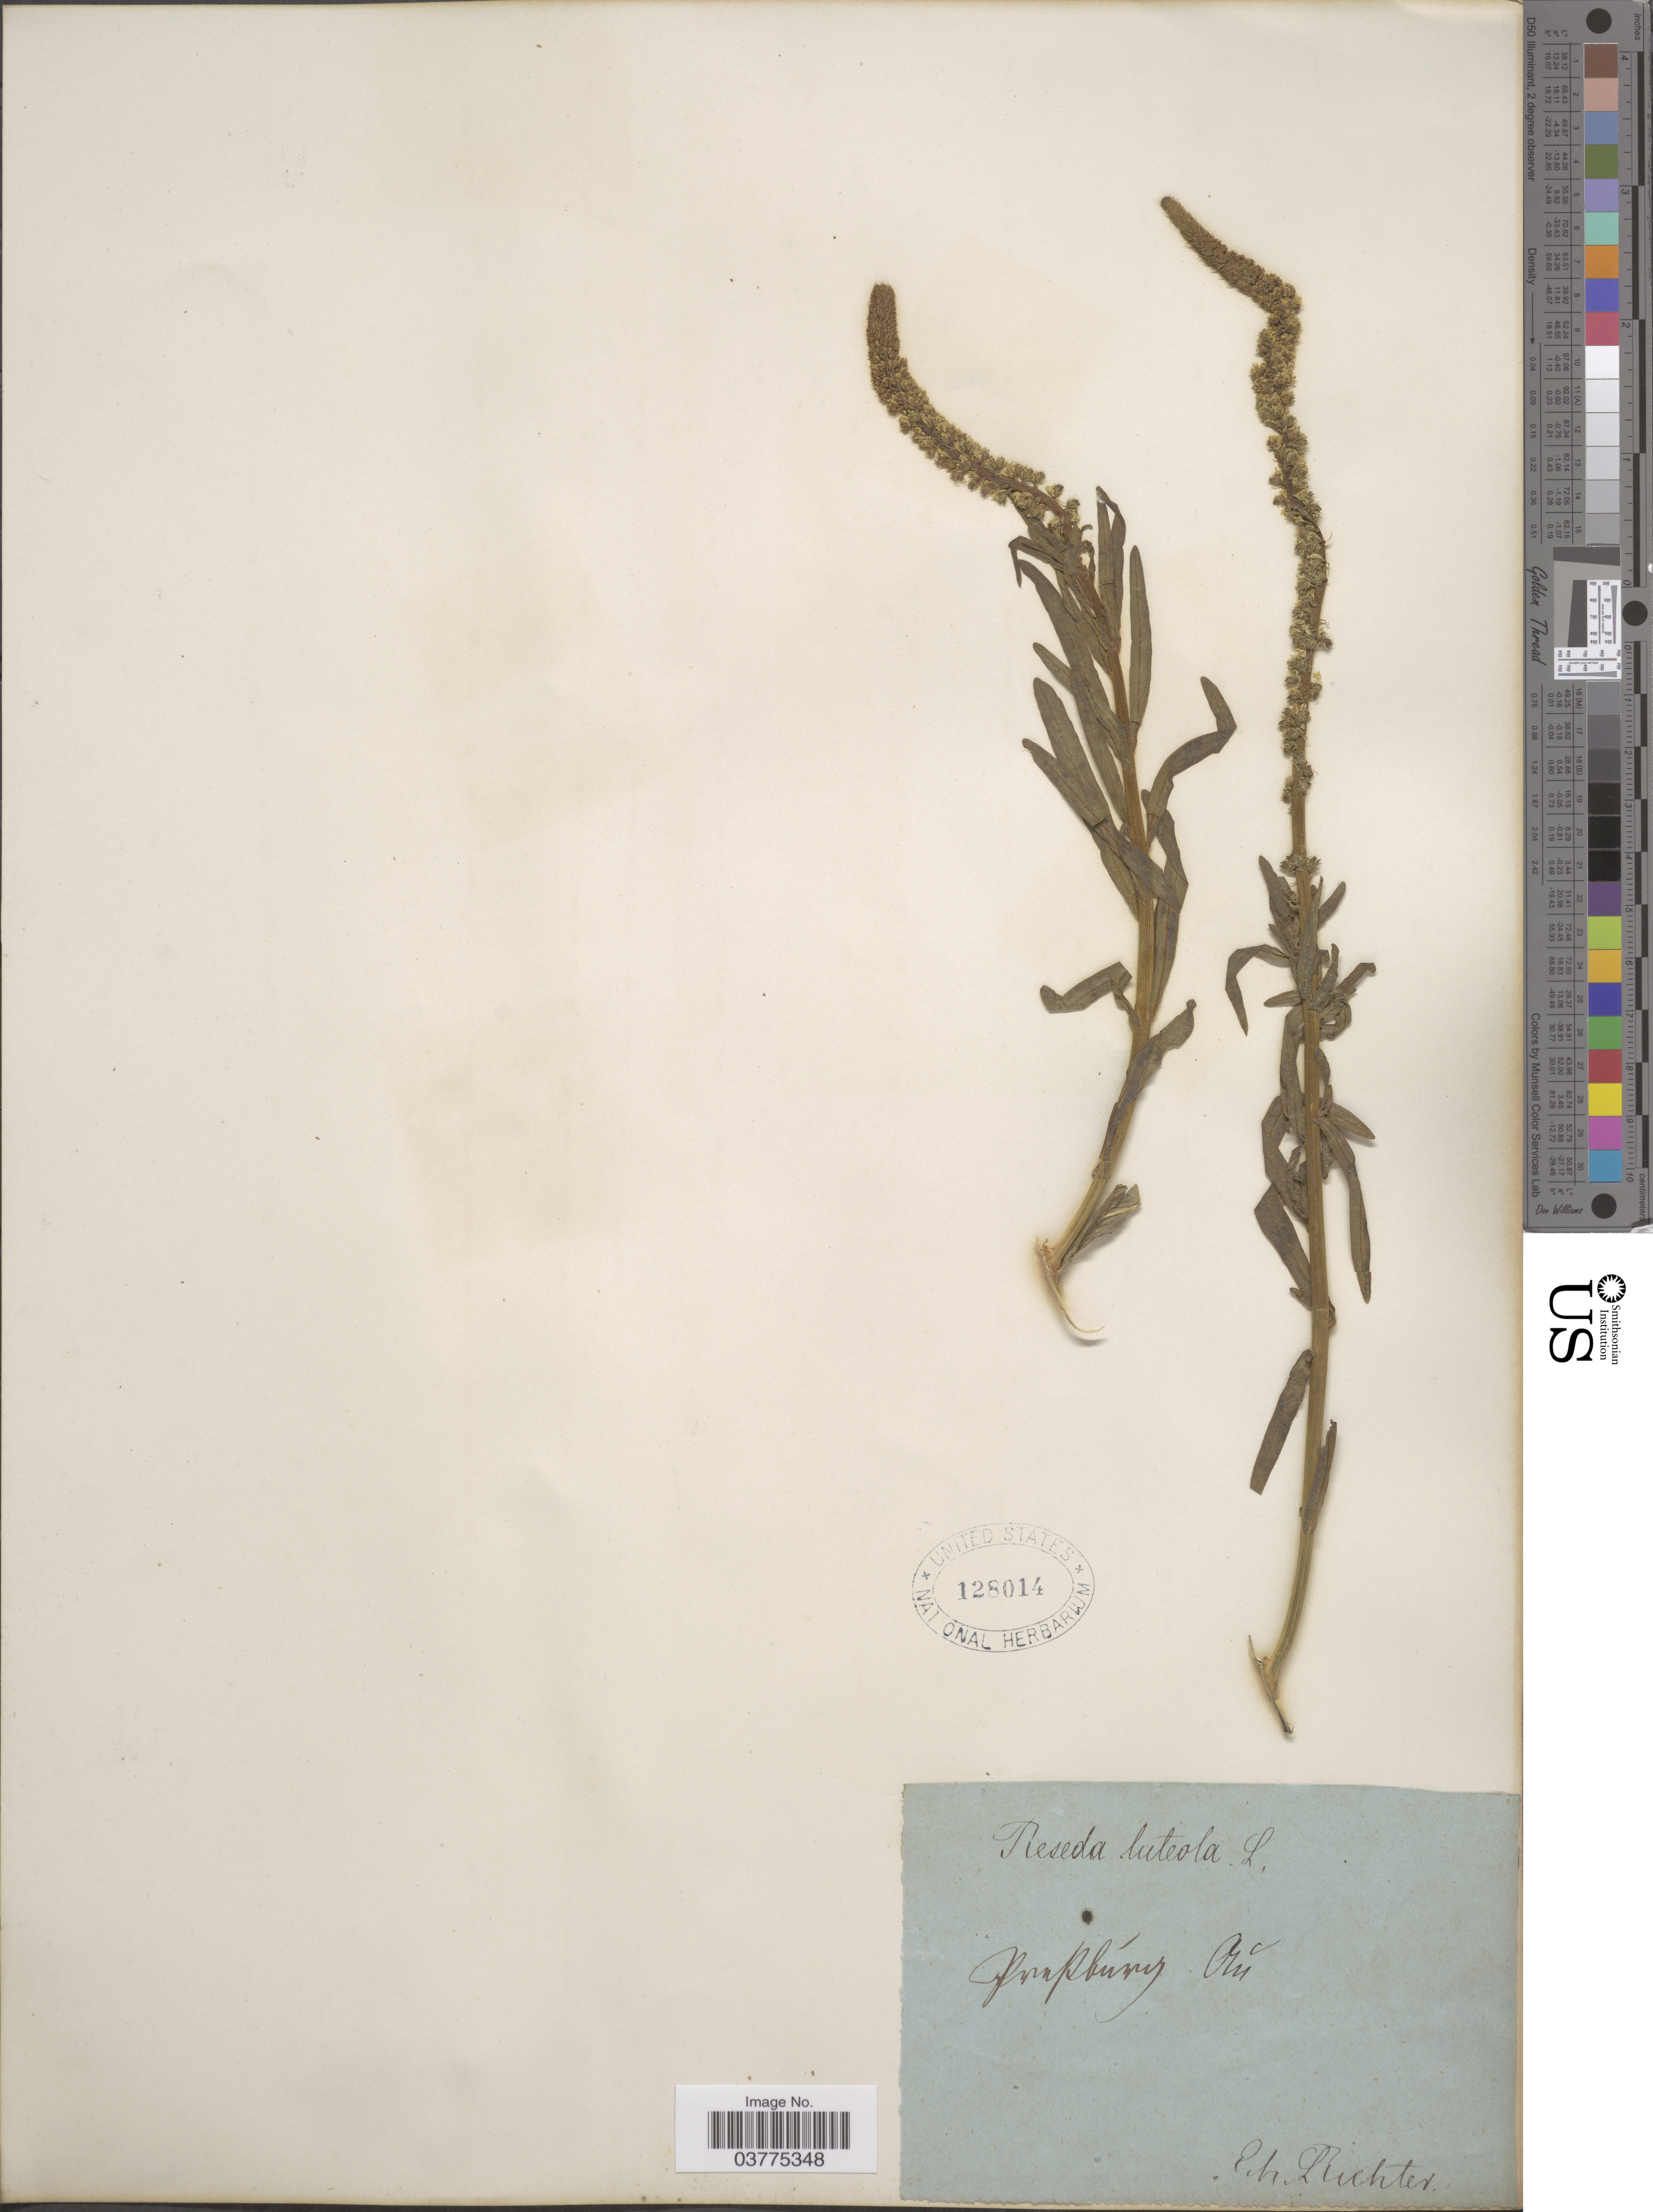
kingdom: Plantae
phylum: Tracheophyta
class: Magnoliopsida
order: Brassicales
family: Resedaceae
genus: Reseda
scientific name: Reseda luteola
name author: L.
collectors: E. Richter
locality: Pumpkunny* Pru*.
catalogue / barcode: US 128014